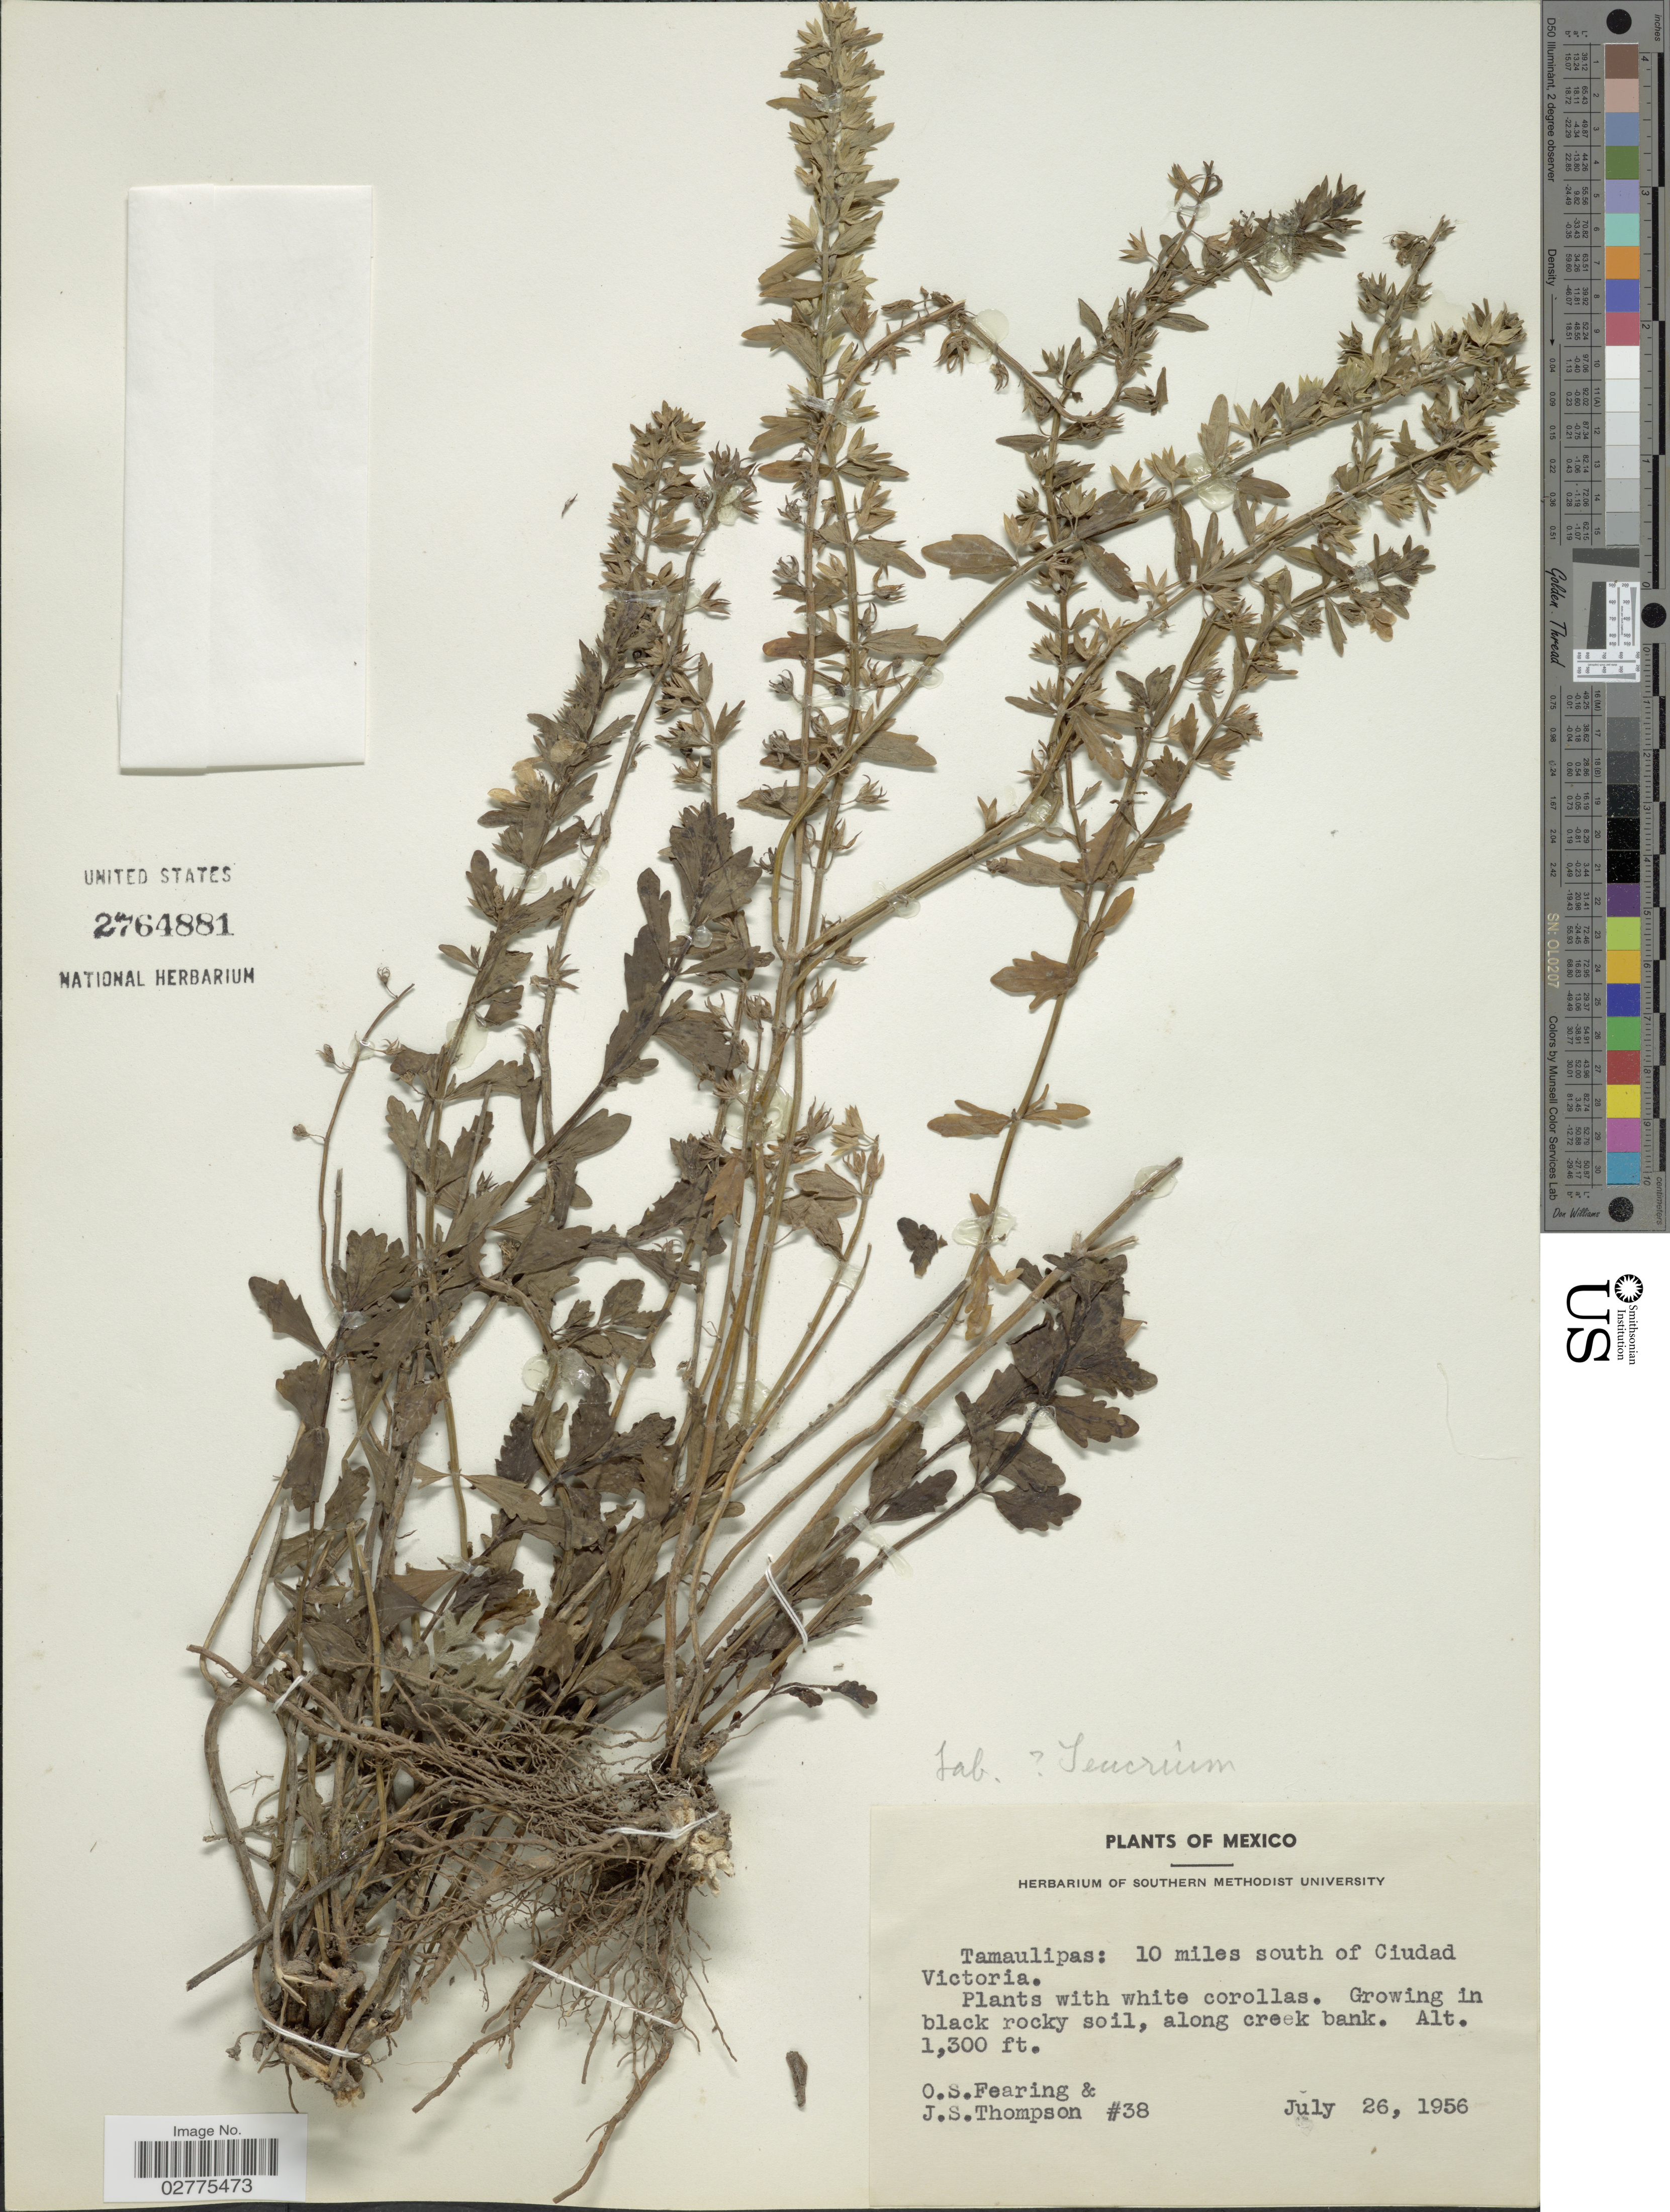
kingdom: Plantae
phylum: Tracheophyta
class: Magnoliopsida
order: Lamiales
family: Lamiaceae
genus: Teucrium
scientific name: Teucrium sp.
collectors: O. S. Fearing & J. S. Thompson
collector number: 38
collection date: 1956-07-26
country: Mexico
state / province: Tamaulipas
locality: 10 miles south of Ciudad Victoria.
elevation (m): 396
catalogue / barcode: US 2764881